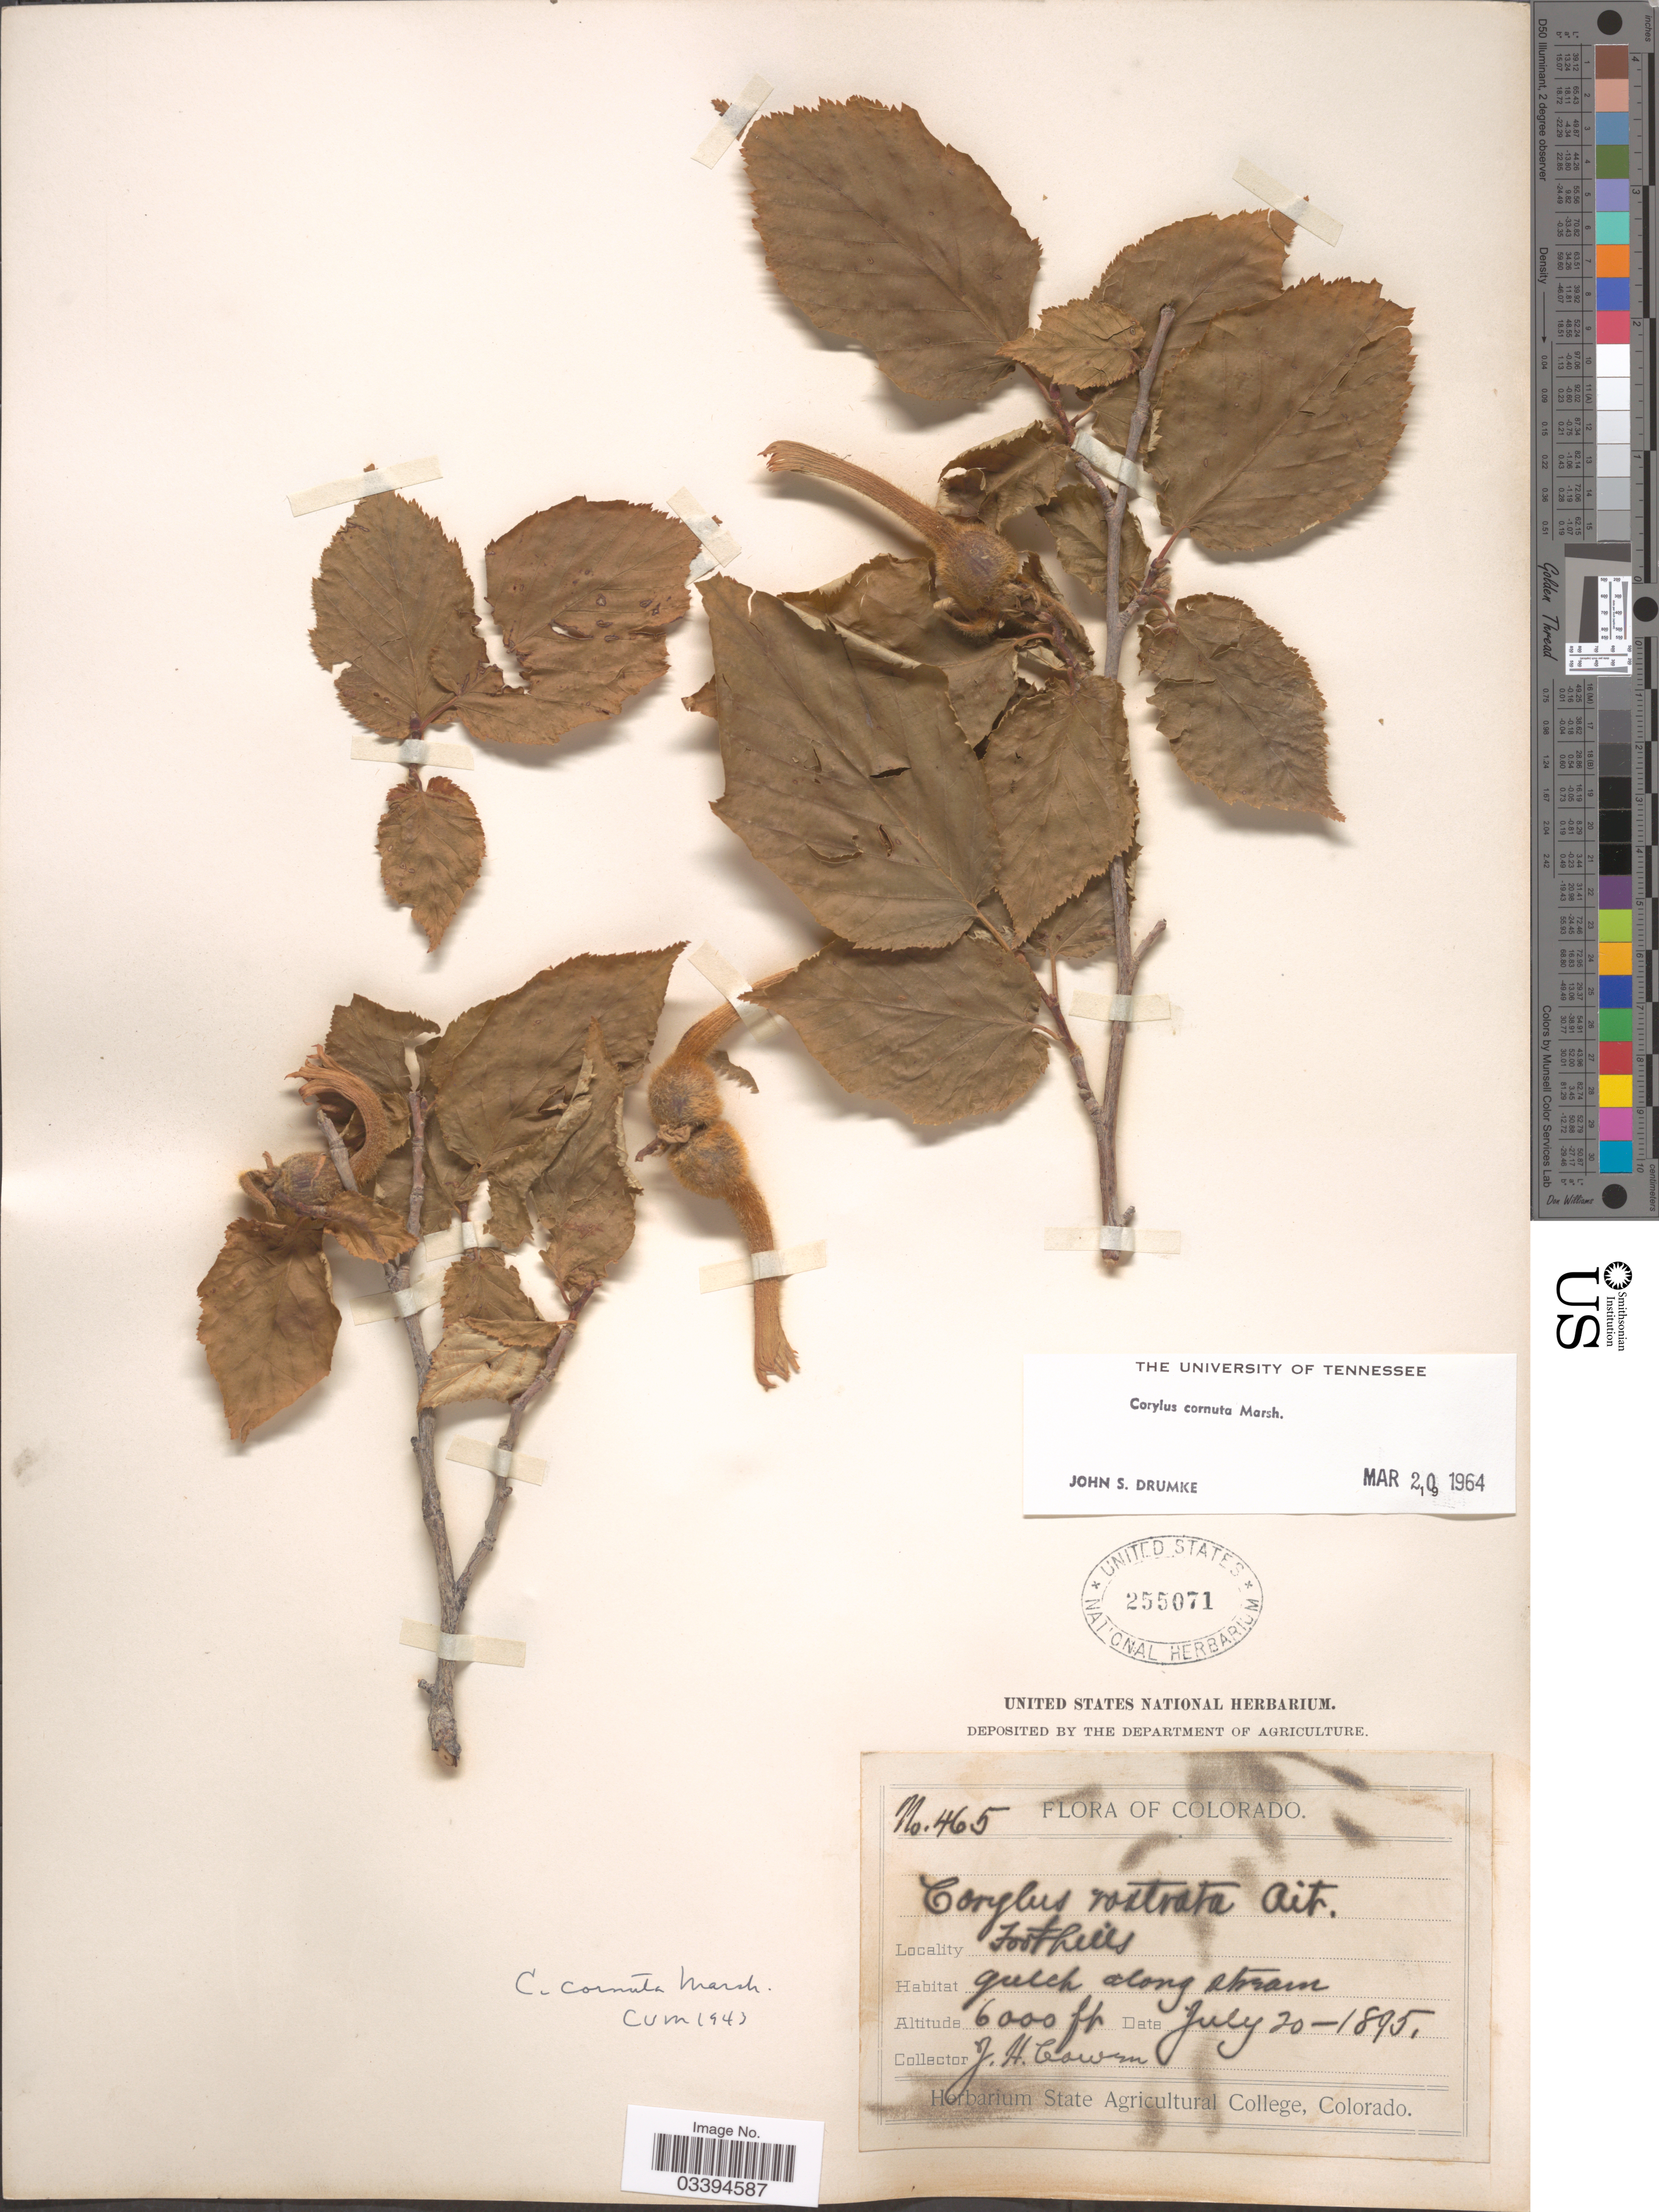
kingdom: Plantae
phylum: Tracheophyta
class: Magnoliopsida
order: Fagales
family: Betulaceae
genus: Corylus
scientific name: Corylus cornuta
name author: Marshall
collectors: J. H. Cowen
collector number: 465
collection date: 1895-07-20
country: United States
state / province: Colorado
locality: Foothills, gulch along stream.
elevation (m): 1829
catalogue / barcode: US 255071